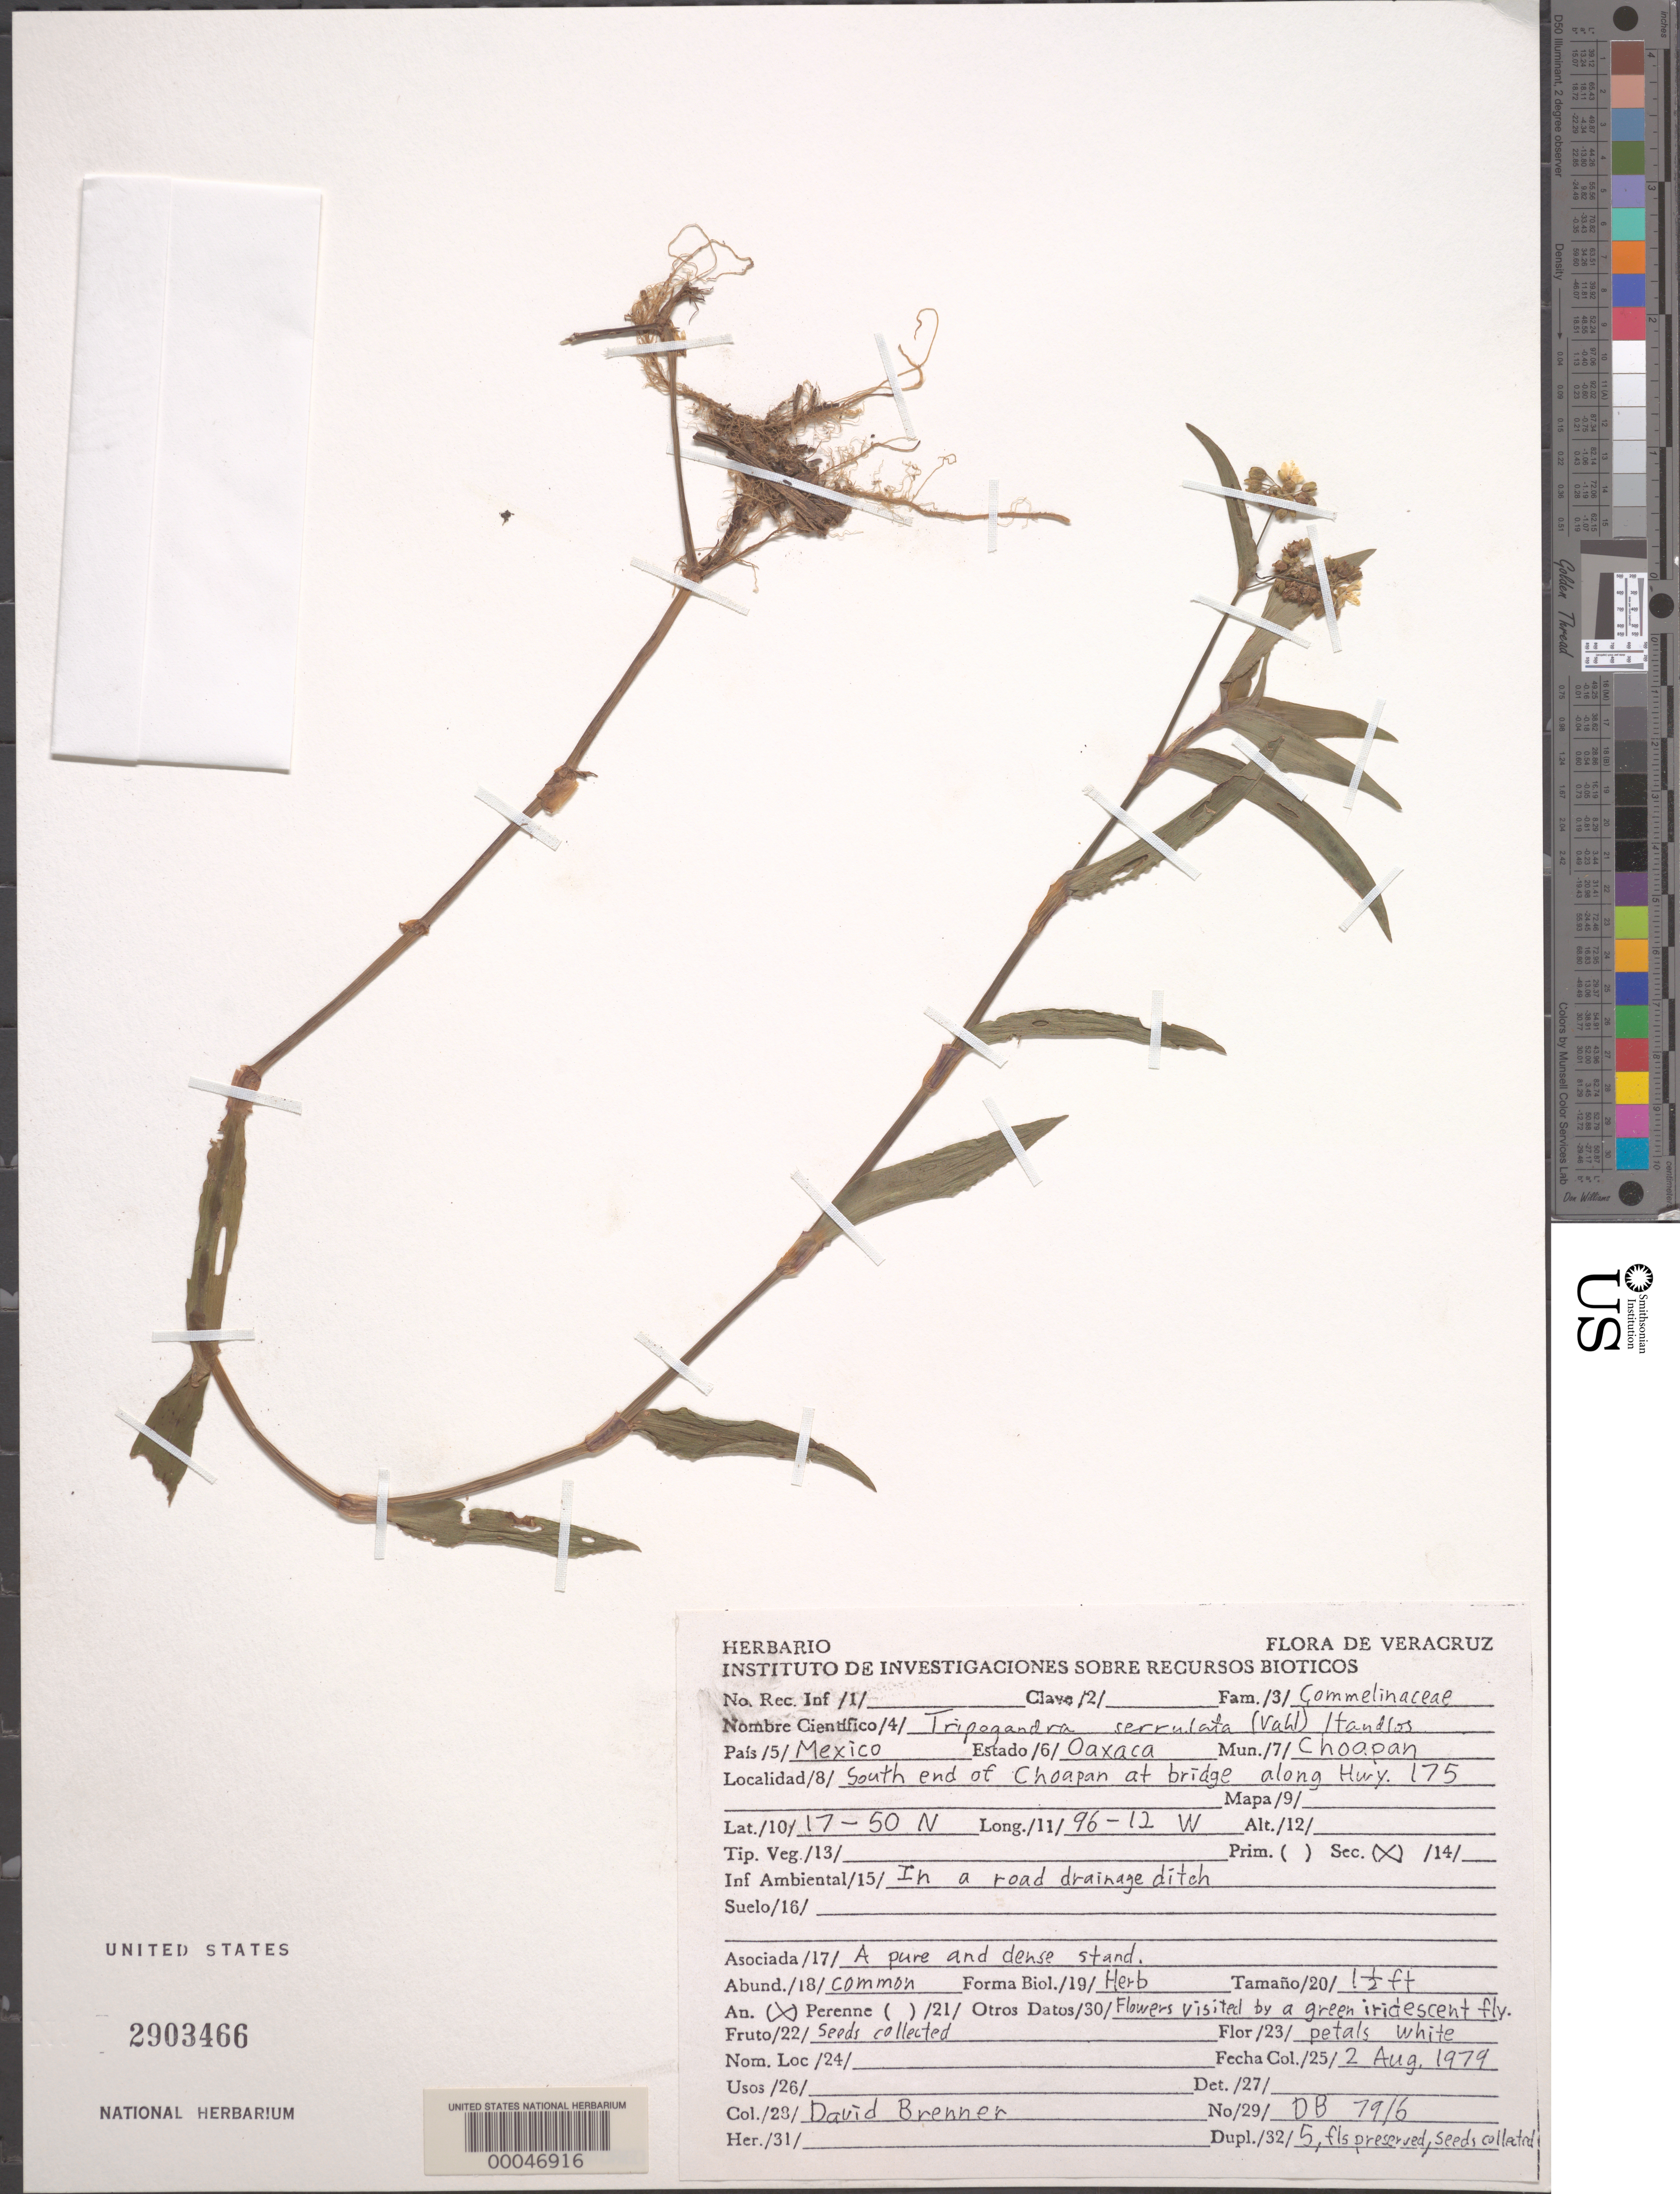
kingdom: Plantae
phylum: Tracheophyta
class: Liliopsida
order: Commelinales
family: Commelinaceae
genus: Tripogandra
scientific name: Tripogandra serrulata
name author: (Vahl) Handlos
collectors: D. Brenner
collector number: Db 79/6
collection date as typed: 02 Aug 1979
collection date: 1979-08-02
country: Mexico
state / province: Oaxaca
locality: Choapan mun. (?), S end of Choapan, bridge along hwy 175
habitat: Roadside drainage ditch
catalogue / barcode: US 2903466